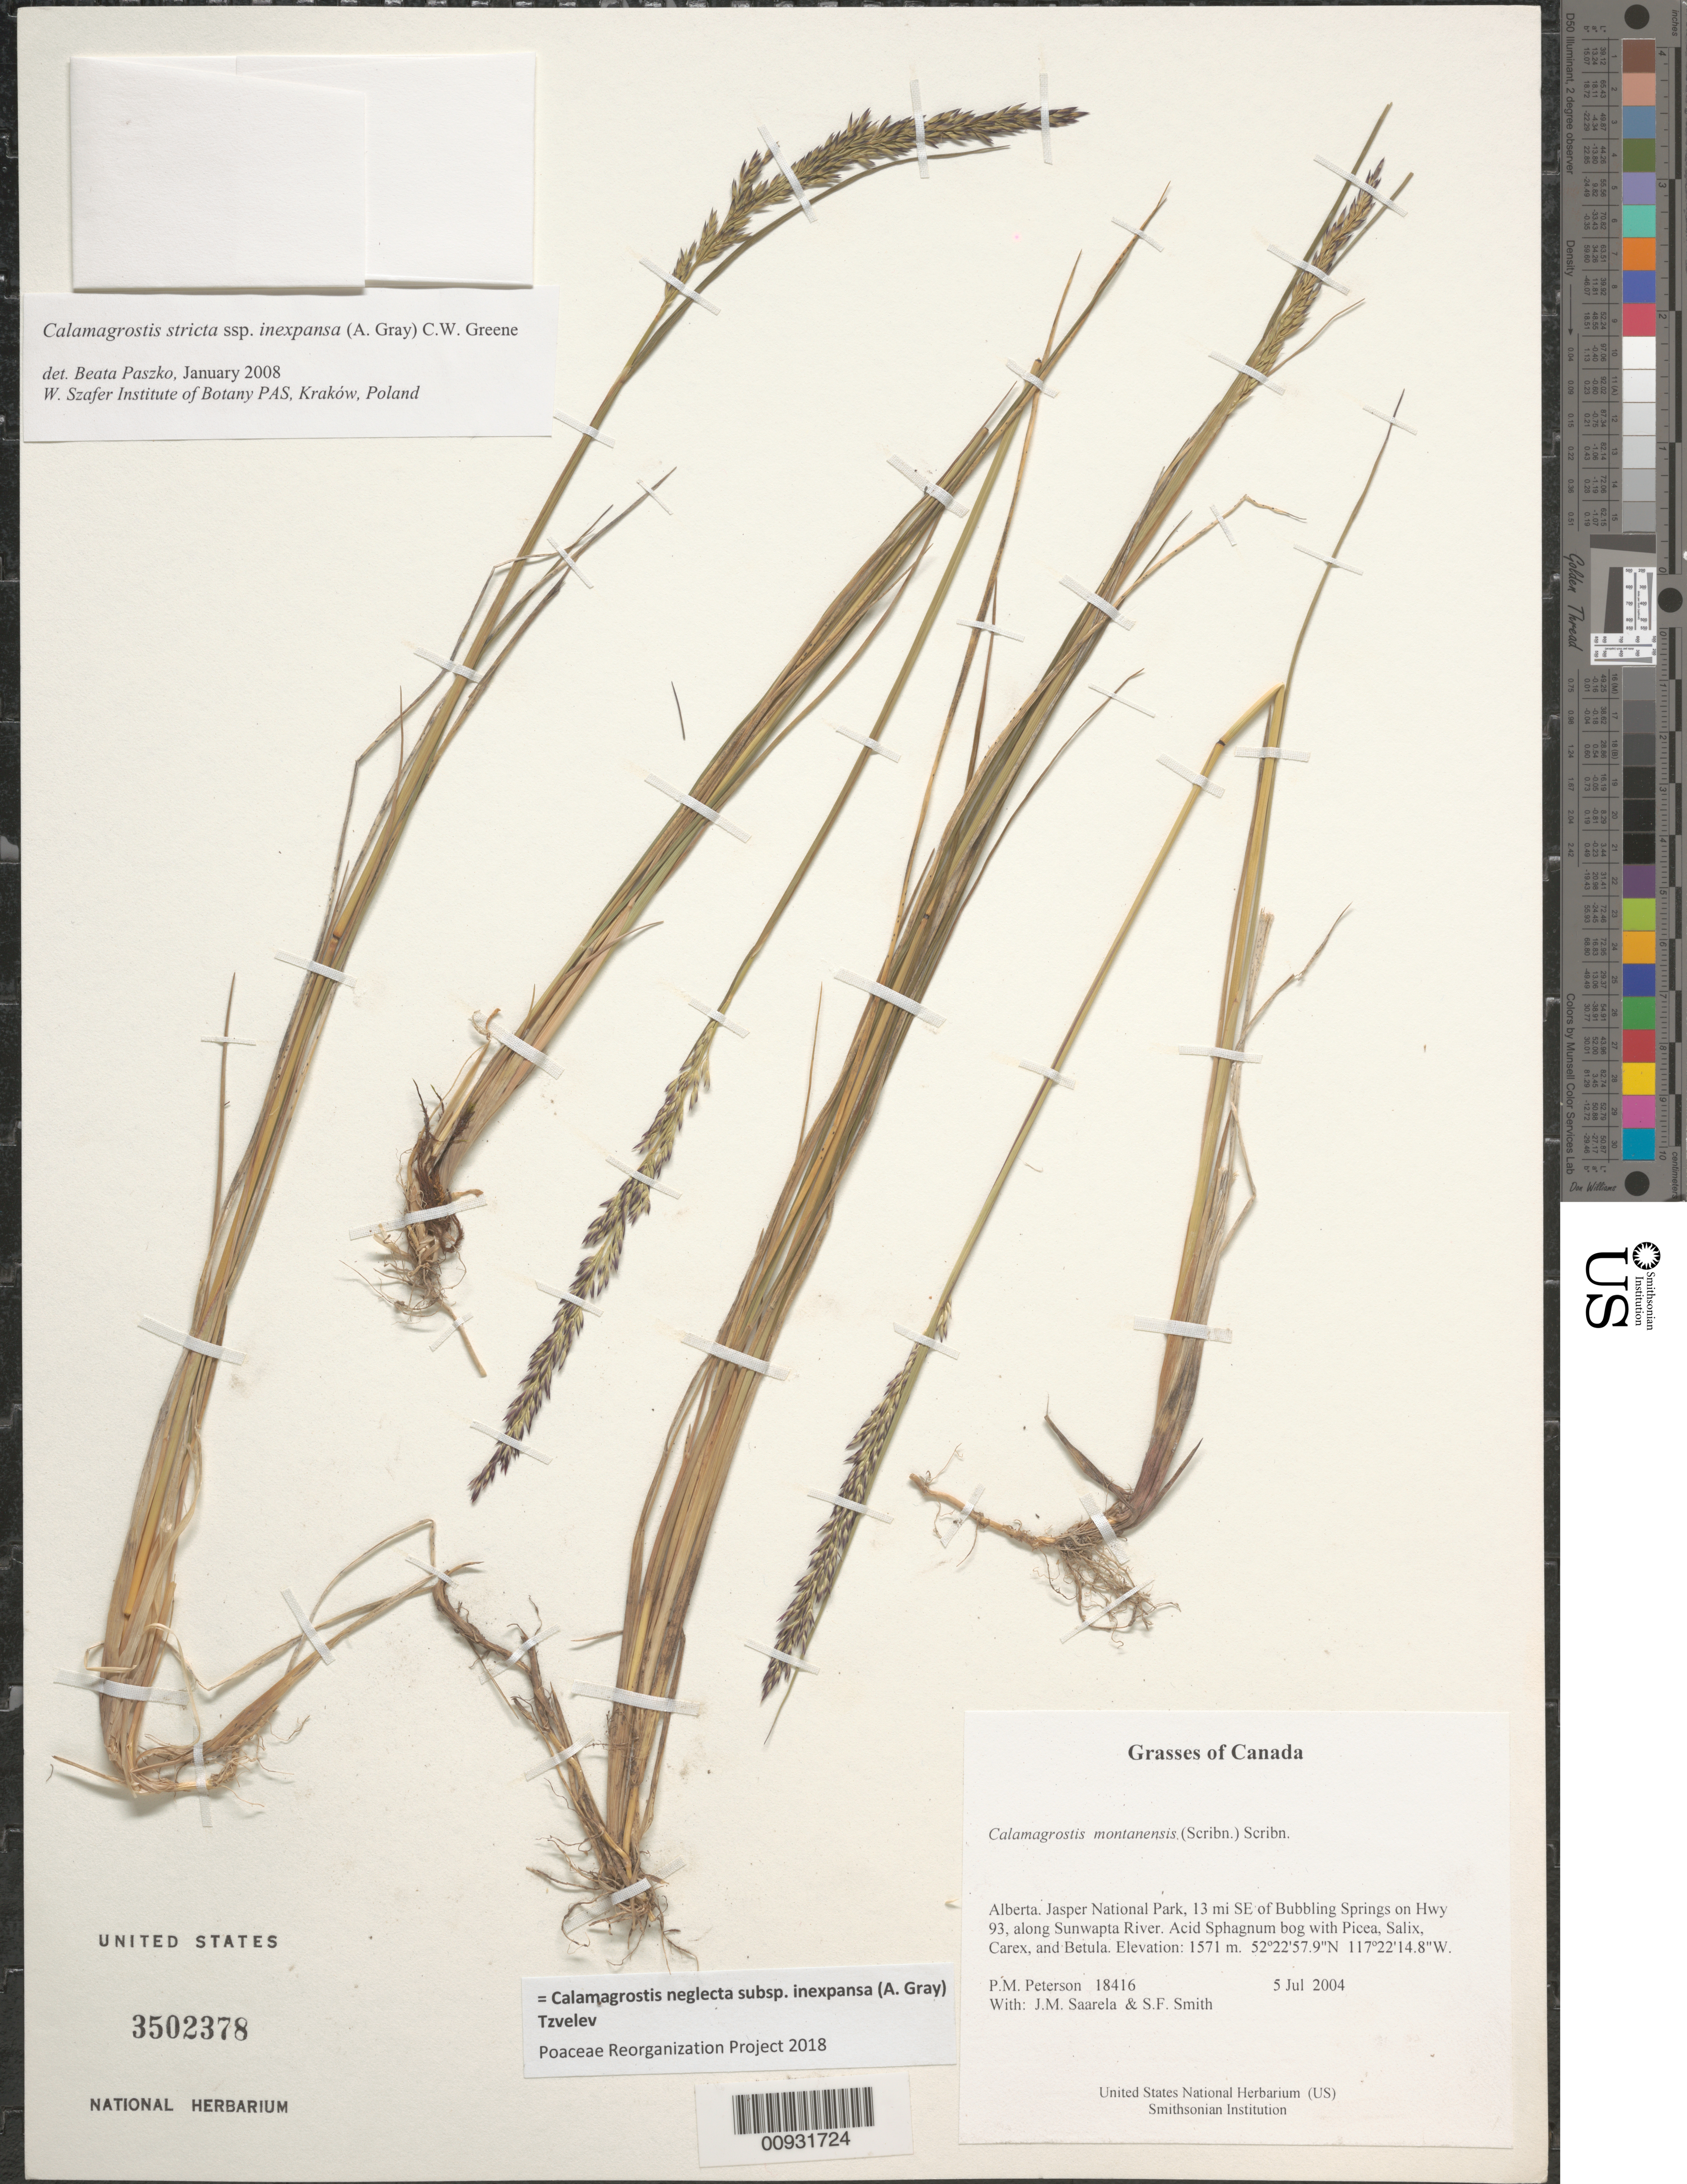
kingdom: Plantae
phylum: Tracheophyta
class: Liliopsida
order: Poales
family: Poaceae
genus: Calamagrostis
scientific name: Calamagrostis neglecta subsp. inexpansa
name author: (A. Gray) Tzvelev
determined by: Poaceae Reorganization Project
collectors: P. M. Peterson, J. Saarela & S.F. Smith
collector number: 18416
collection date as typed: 05 Jul 2004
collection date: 2004-07-05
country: Canada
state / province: Alberta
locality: Jasper National Park, 13 mi SE of Bubbling Springs on Hwy 93, along Sunwapta River. Acid Sphagnum bog with Picea, Salix, Carex, and Betula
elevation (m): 1571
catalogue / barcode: US 3502378